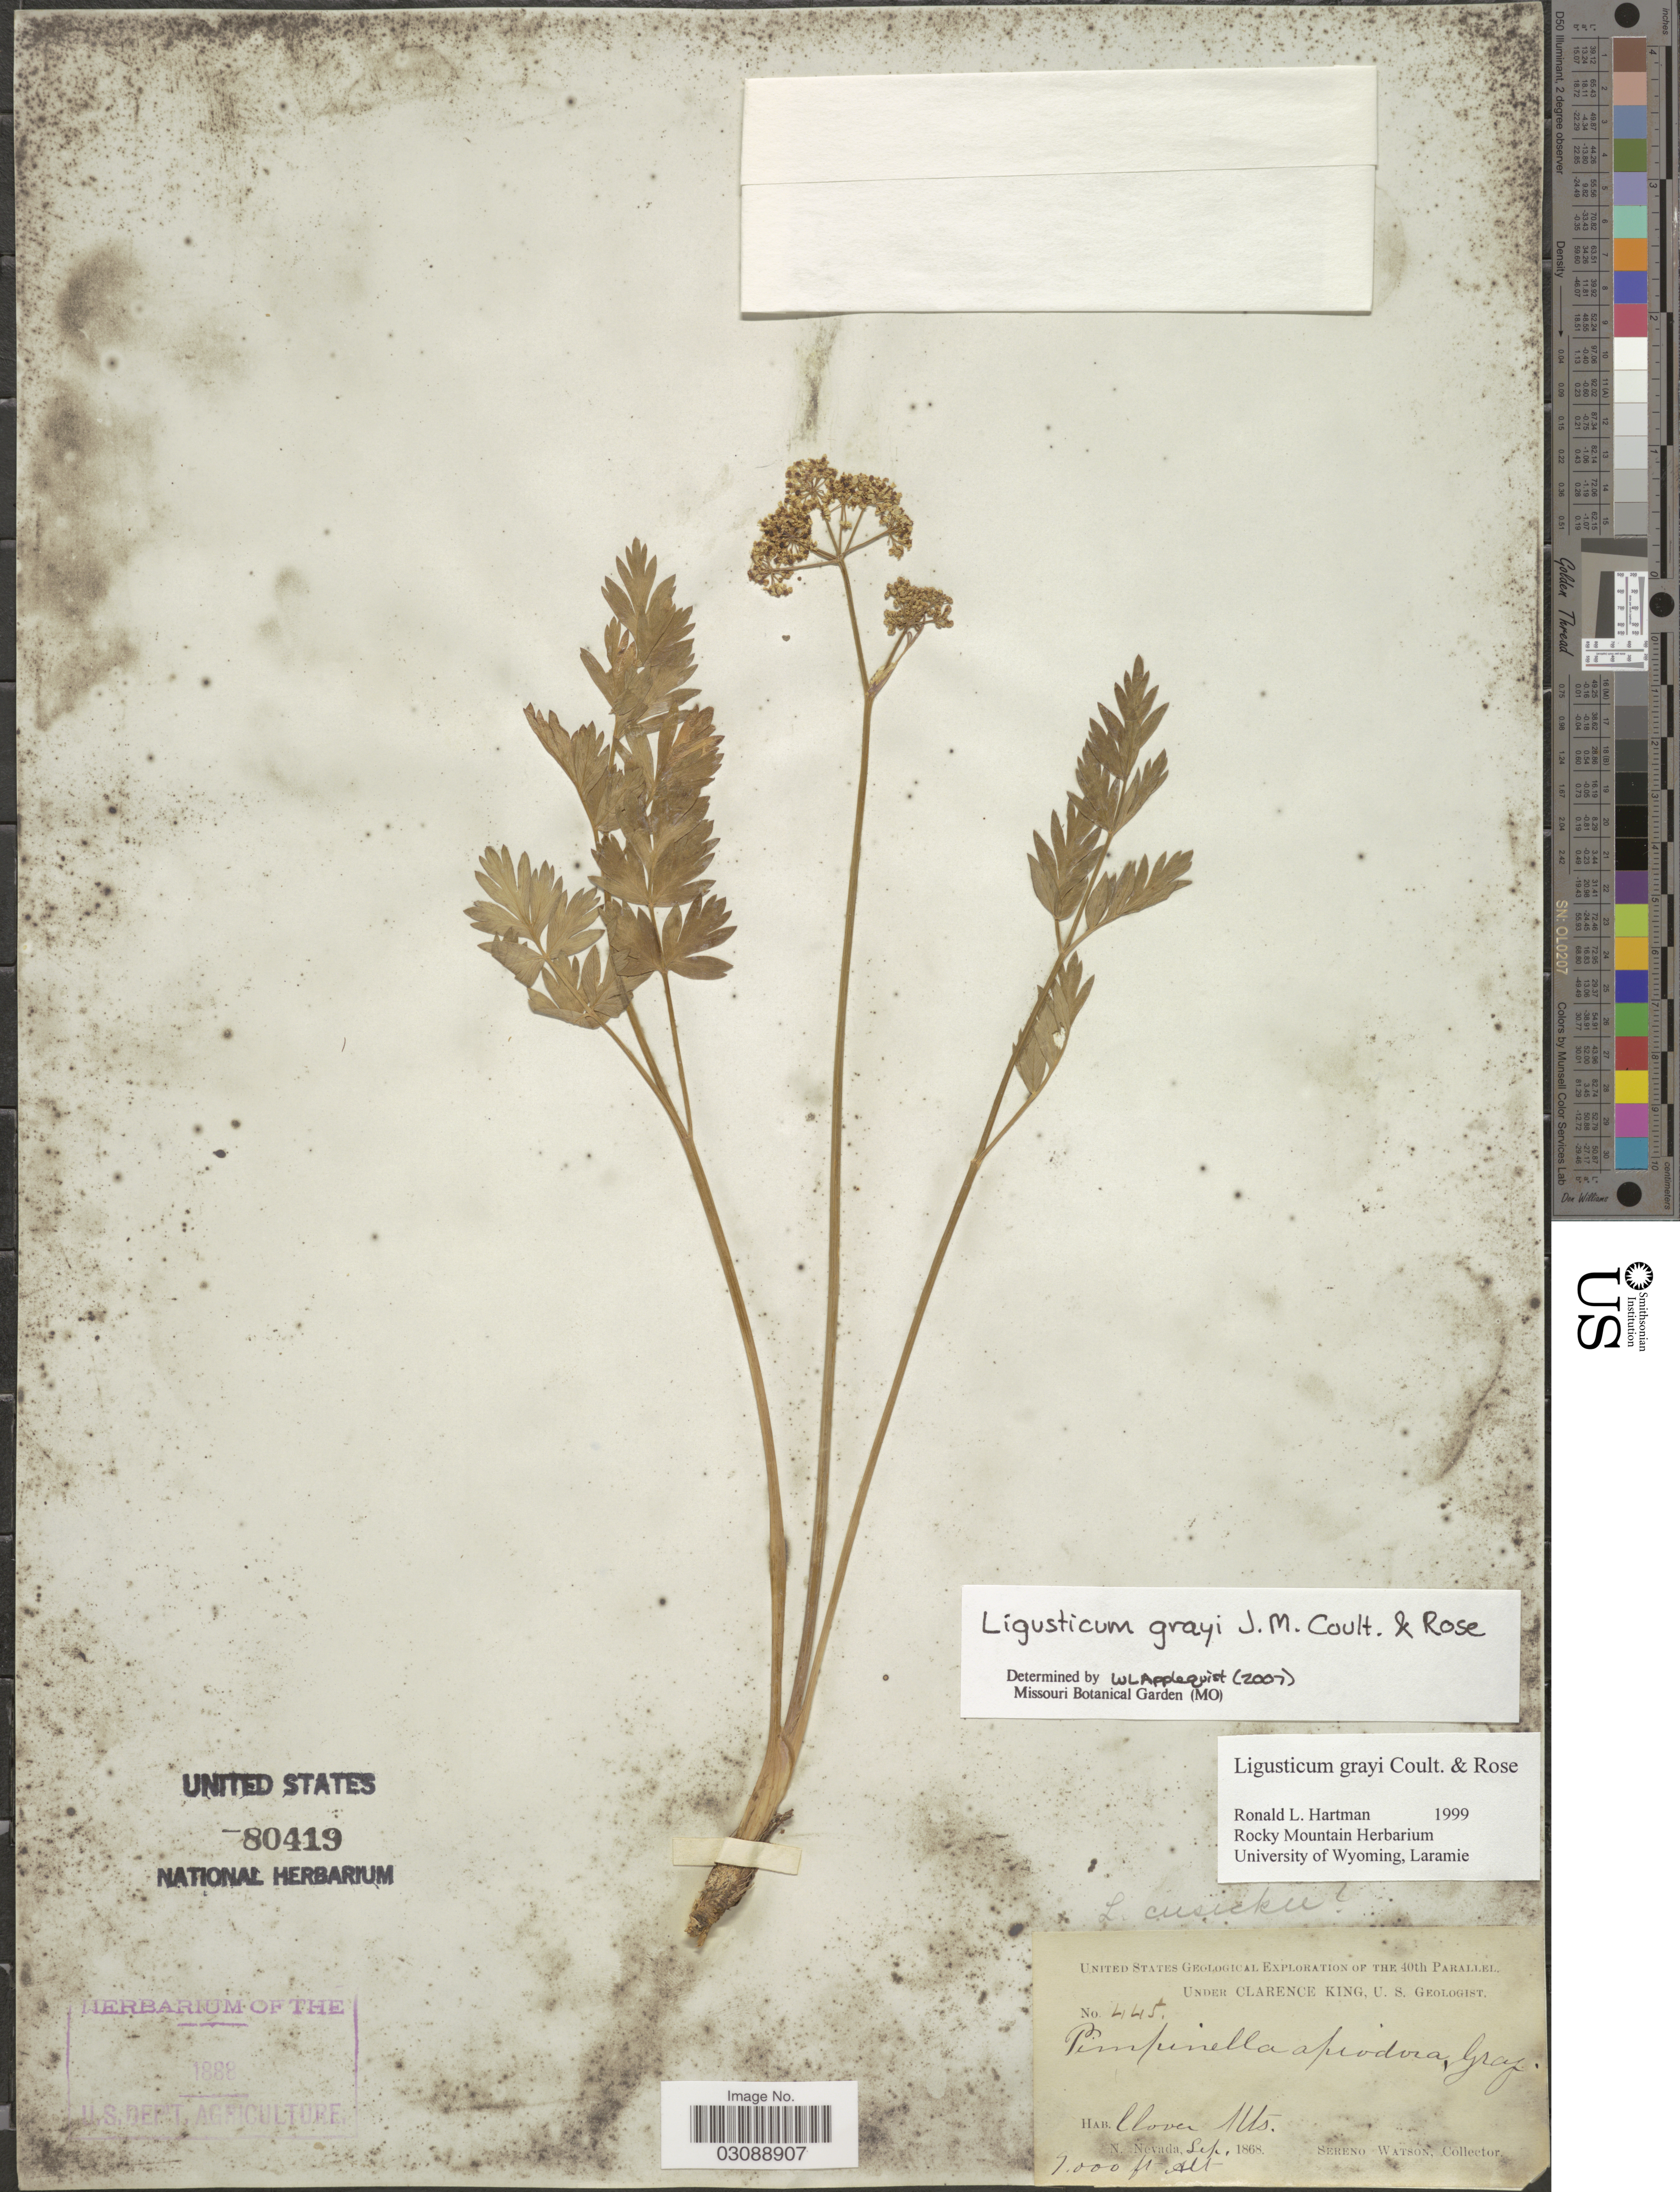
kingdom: Plantae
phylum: Tracheophyta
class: Magnoliopsida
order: Apiales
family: Apiaceae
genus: Ligusticum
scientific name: Ligusticum grayi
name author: J.M. Coult. & Rose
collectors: S. Watson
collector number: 445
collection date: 1868-09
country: United States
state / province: Nevada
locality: Clover Mts., N. Nevada.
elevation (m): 2134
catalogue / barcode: US 80419